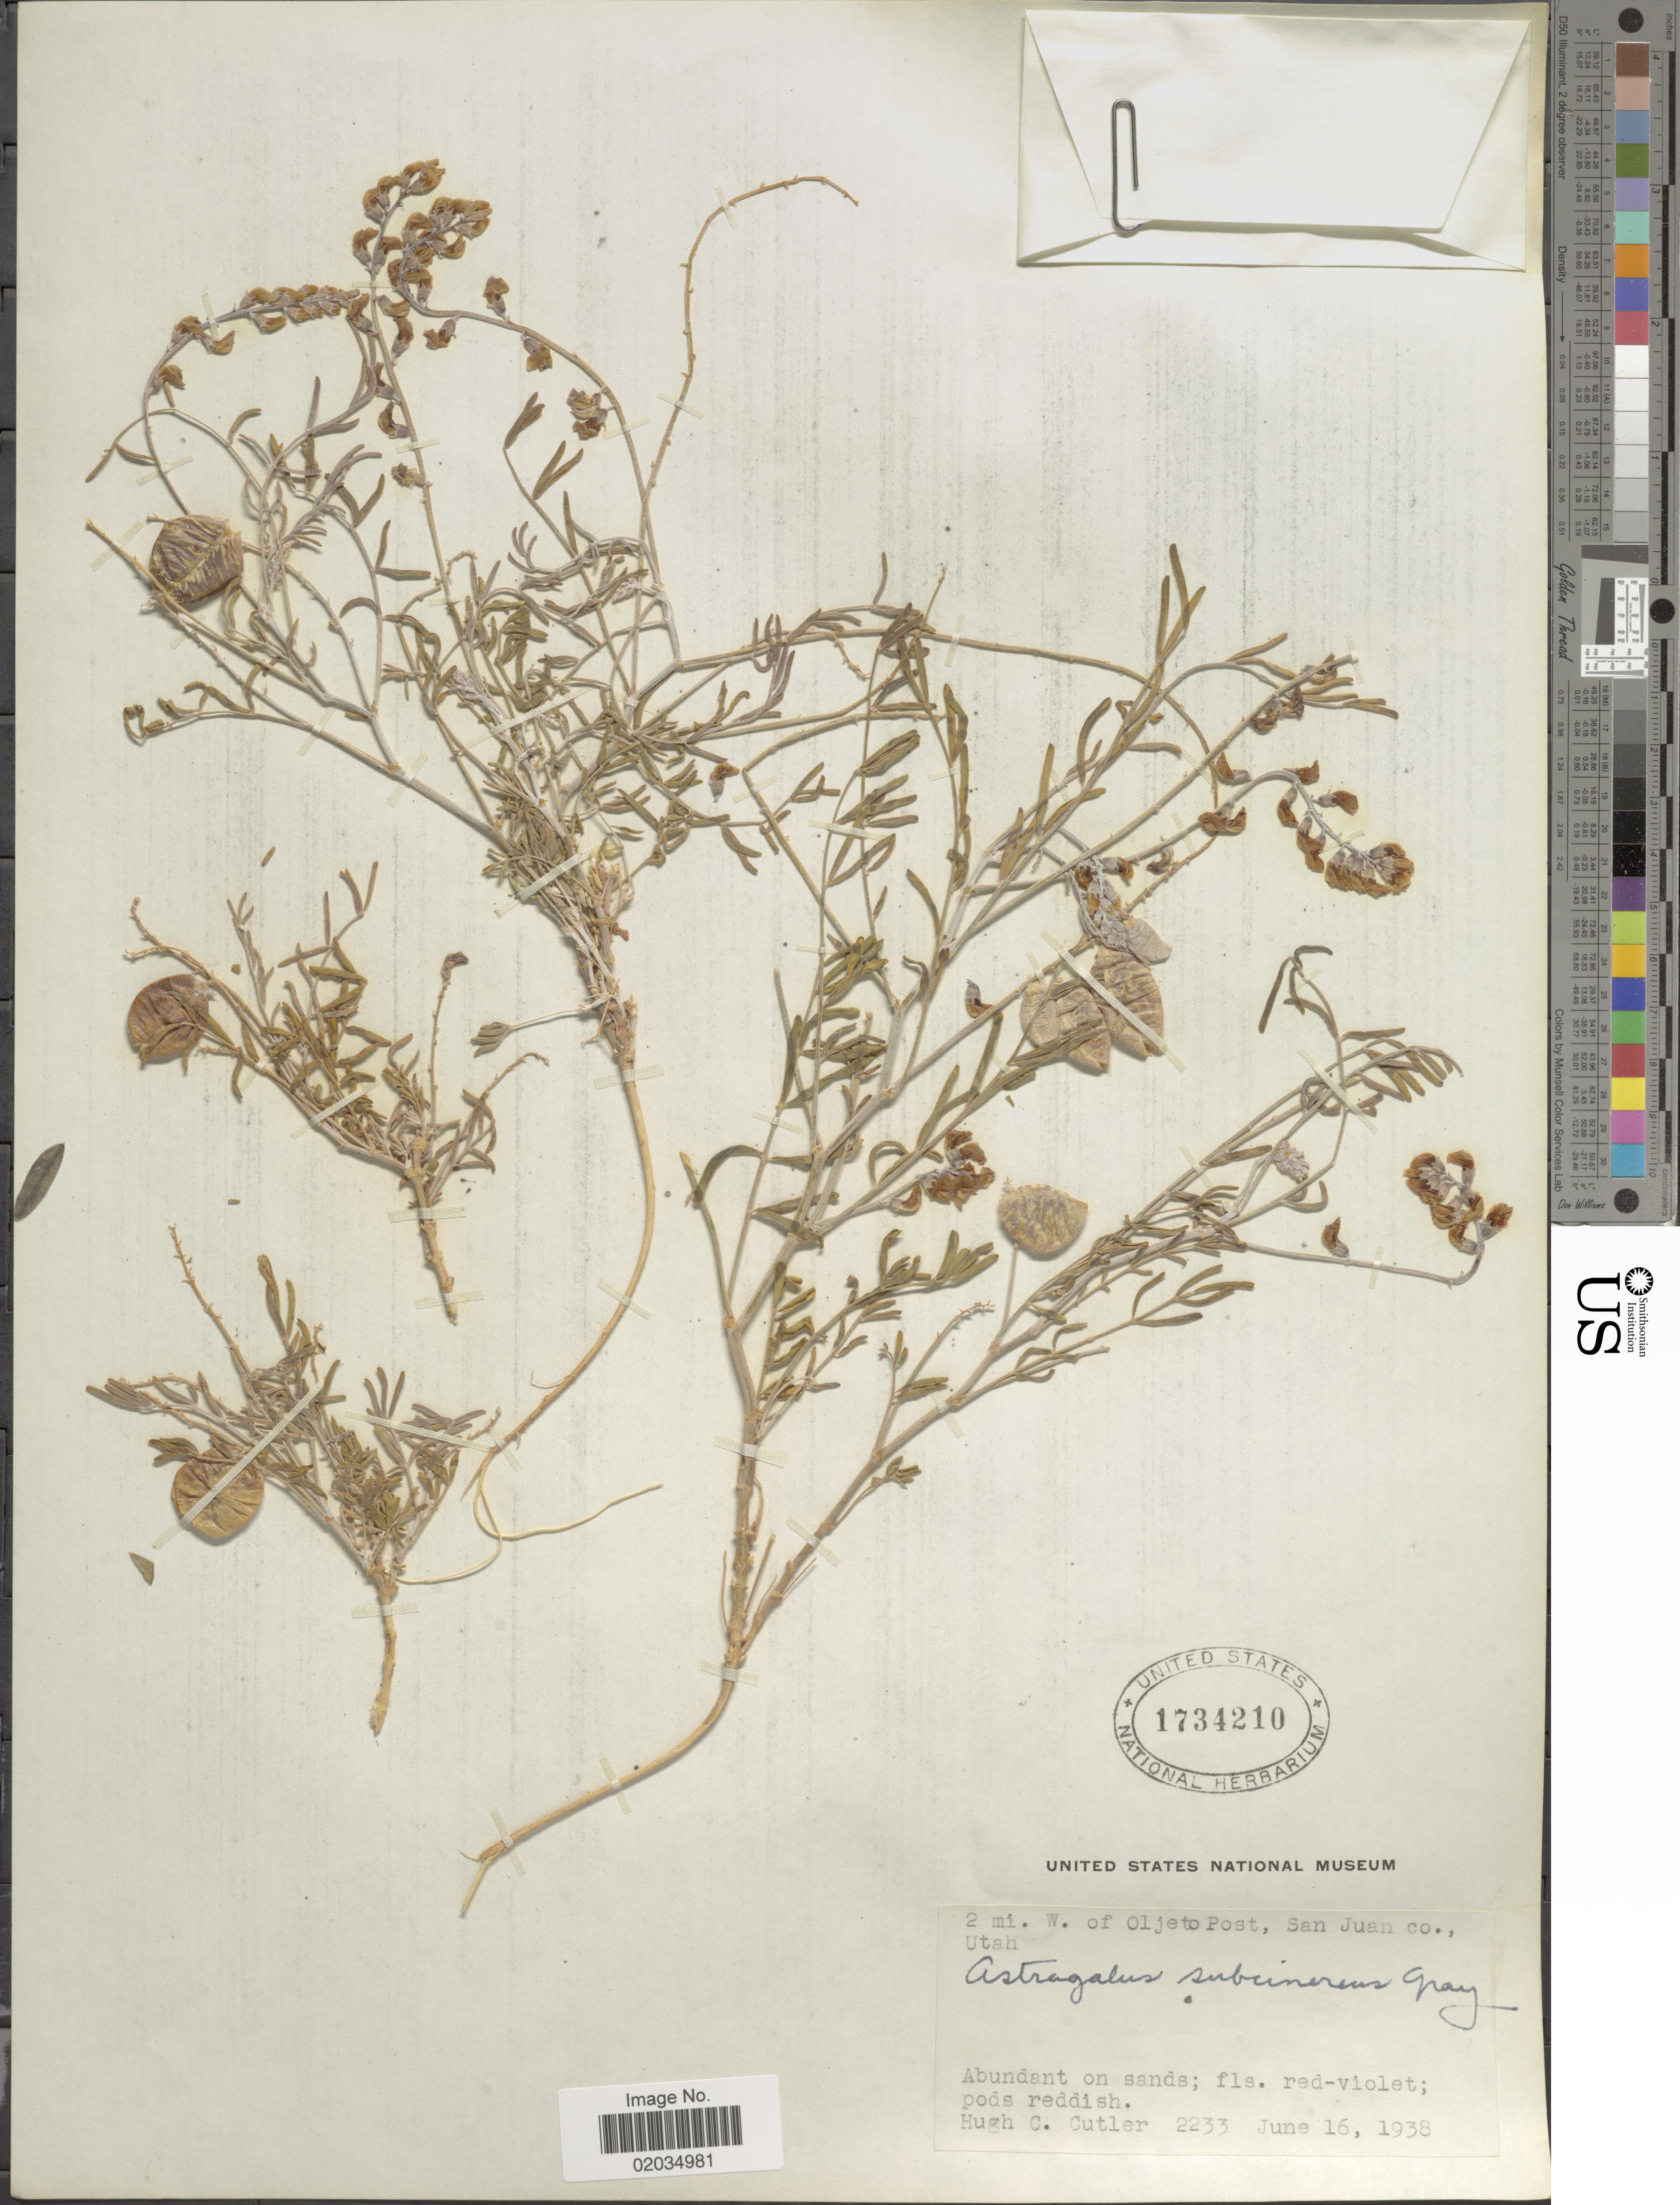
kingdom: Plantae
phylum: Tracheophyta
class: Magnoliopsida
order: Fabales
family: Fabaceae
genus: Astragalus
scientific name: Astragalus subcinereus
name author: A. Gray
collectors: H. C. Cutler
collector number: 2233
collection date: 1938-06-16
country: United States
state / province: Utah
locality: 2 mi. W. of OljetoPost, San Juan Co.,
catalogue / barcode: US 1734210